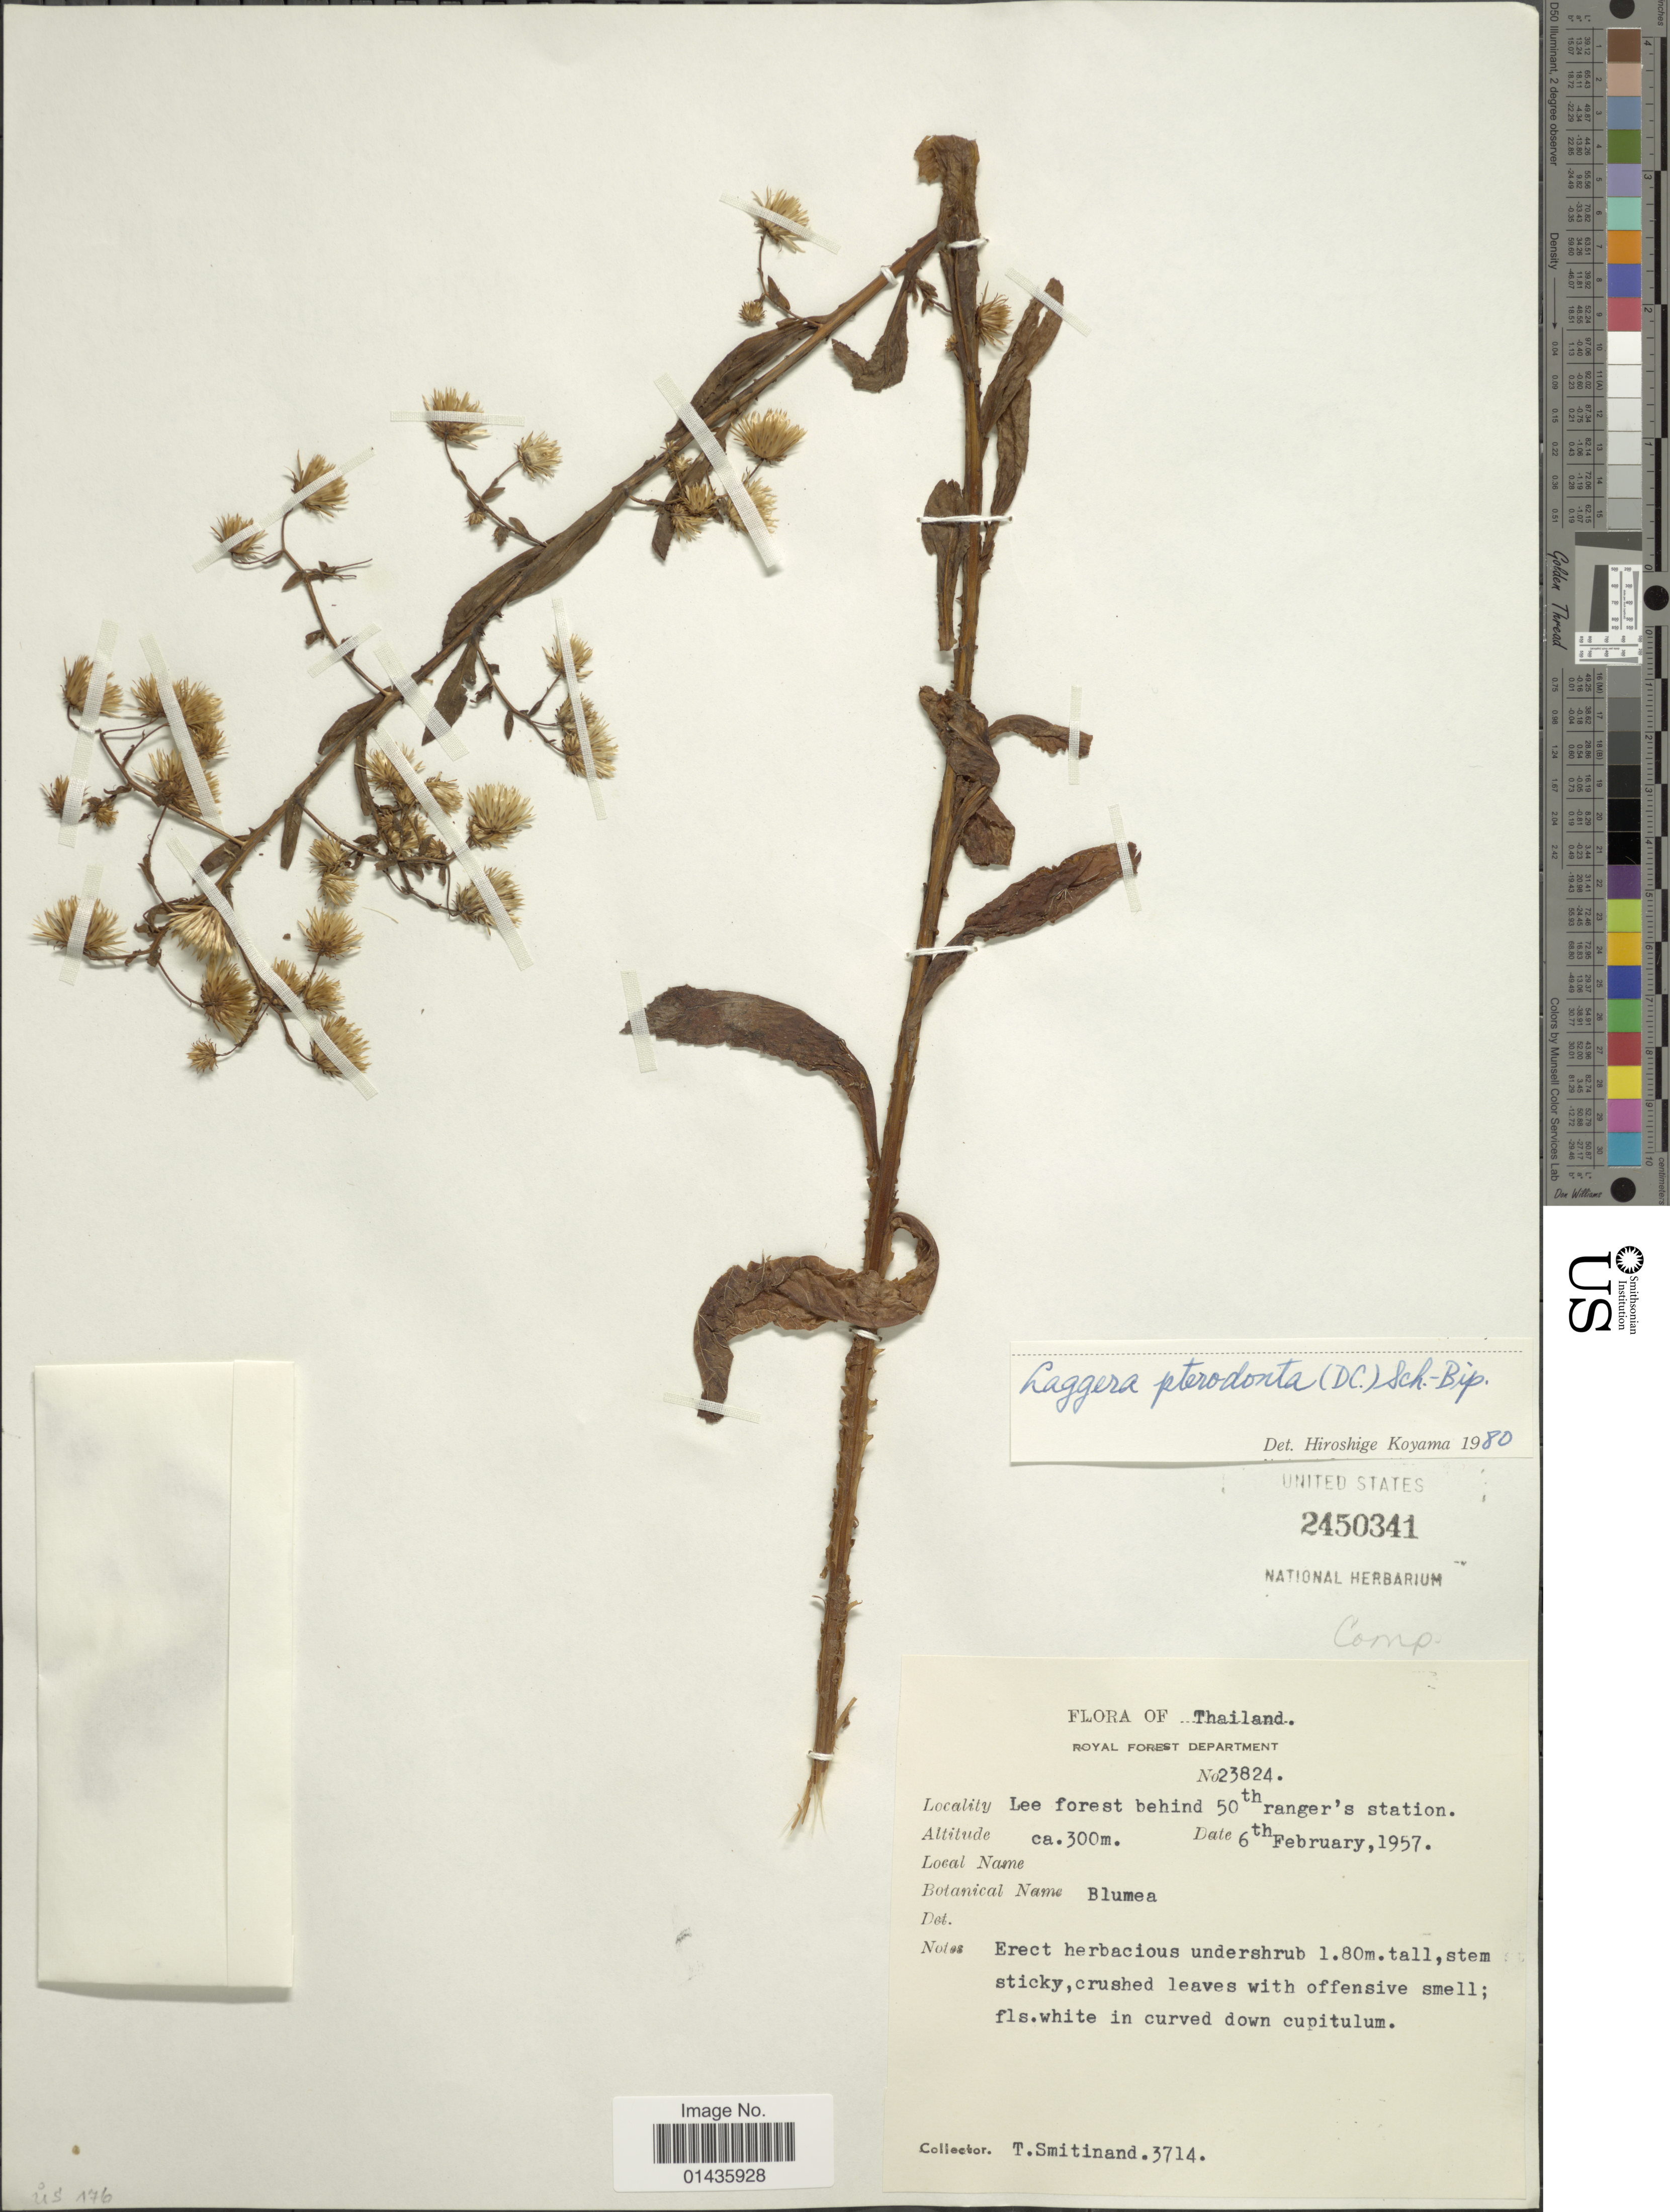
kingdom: Plantae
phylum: Tracheophyta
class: Magnoliopsida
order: Asterales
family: Asteraceae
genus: Laggera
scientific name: Laggera pterodonta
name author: (DC.) Sch. Bip. ex Oliv.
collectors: T. Smitinand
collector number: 3714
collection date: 1957-02-06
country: Thailand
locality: Lee forest behind 50th ranger's station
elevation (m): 300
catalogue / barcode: US 2450341